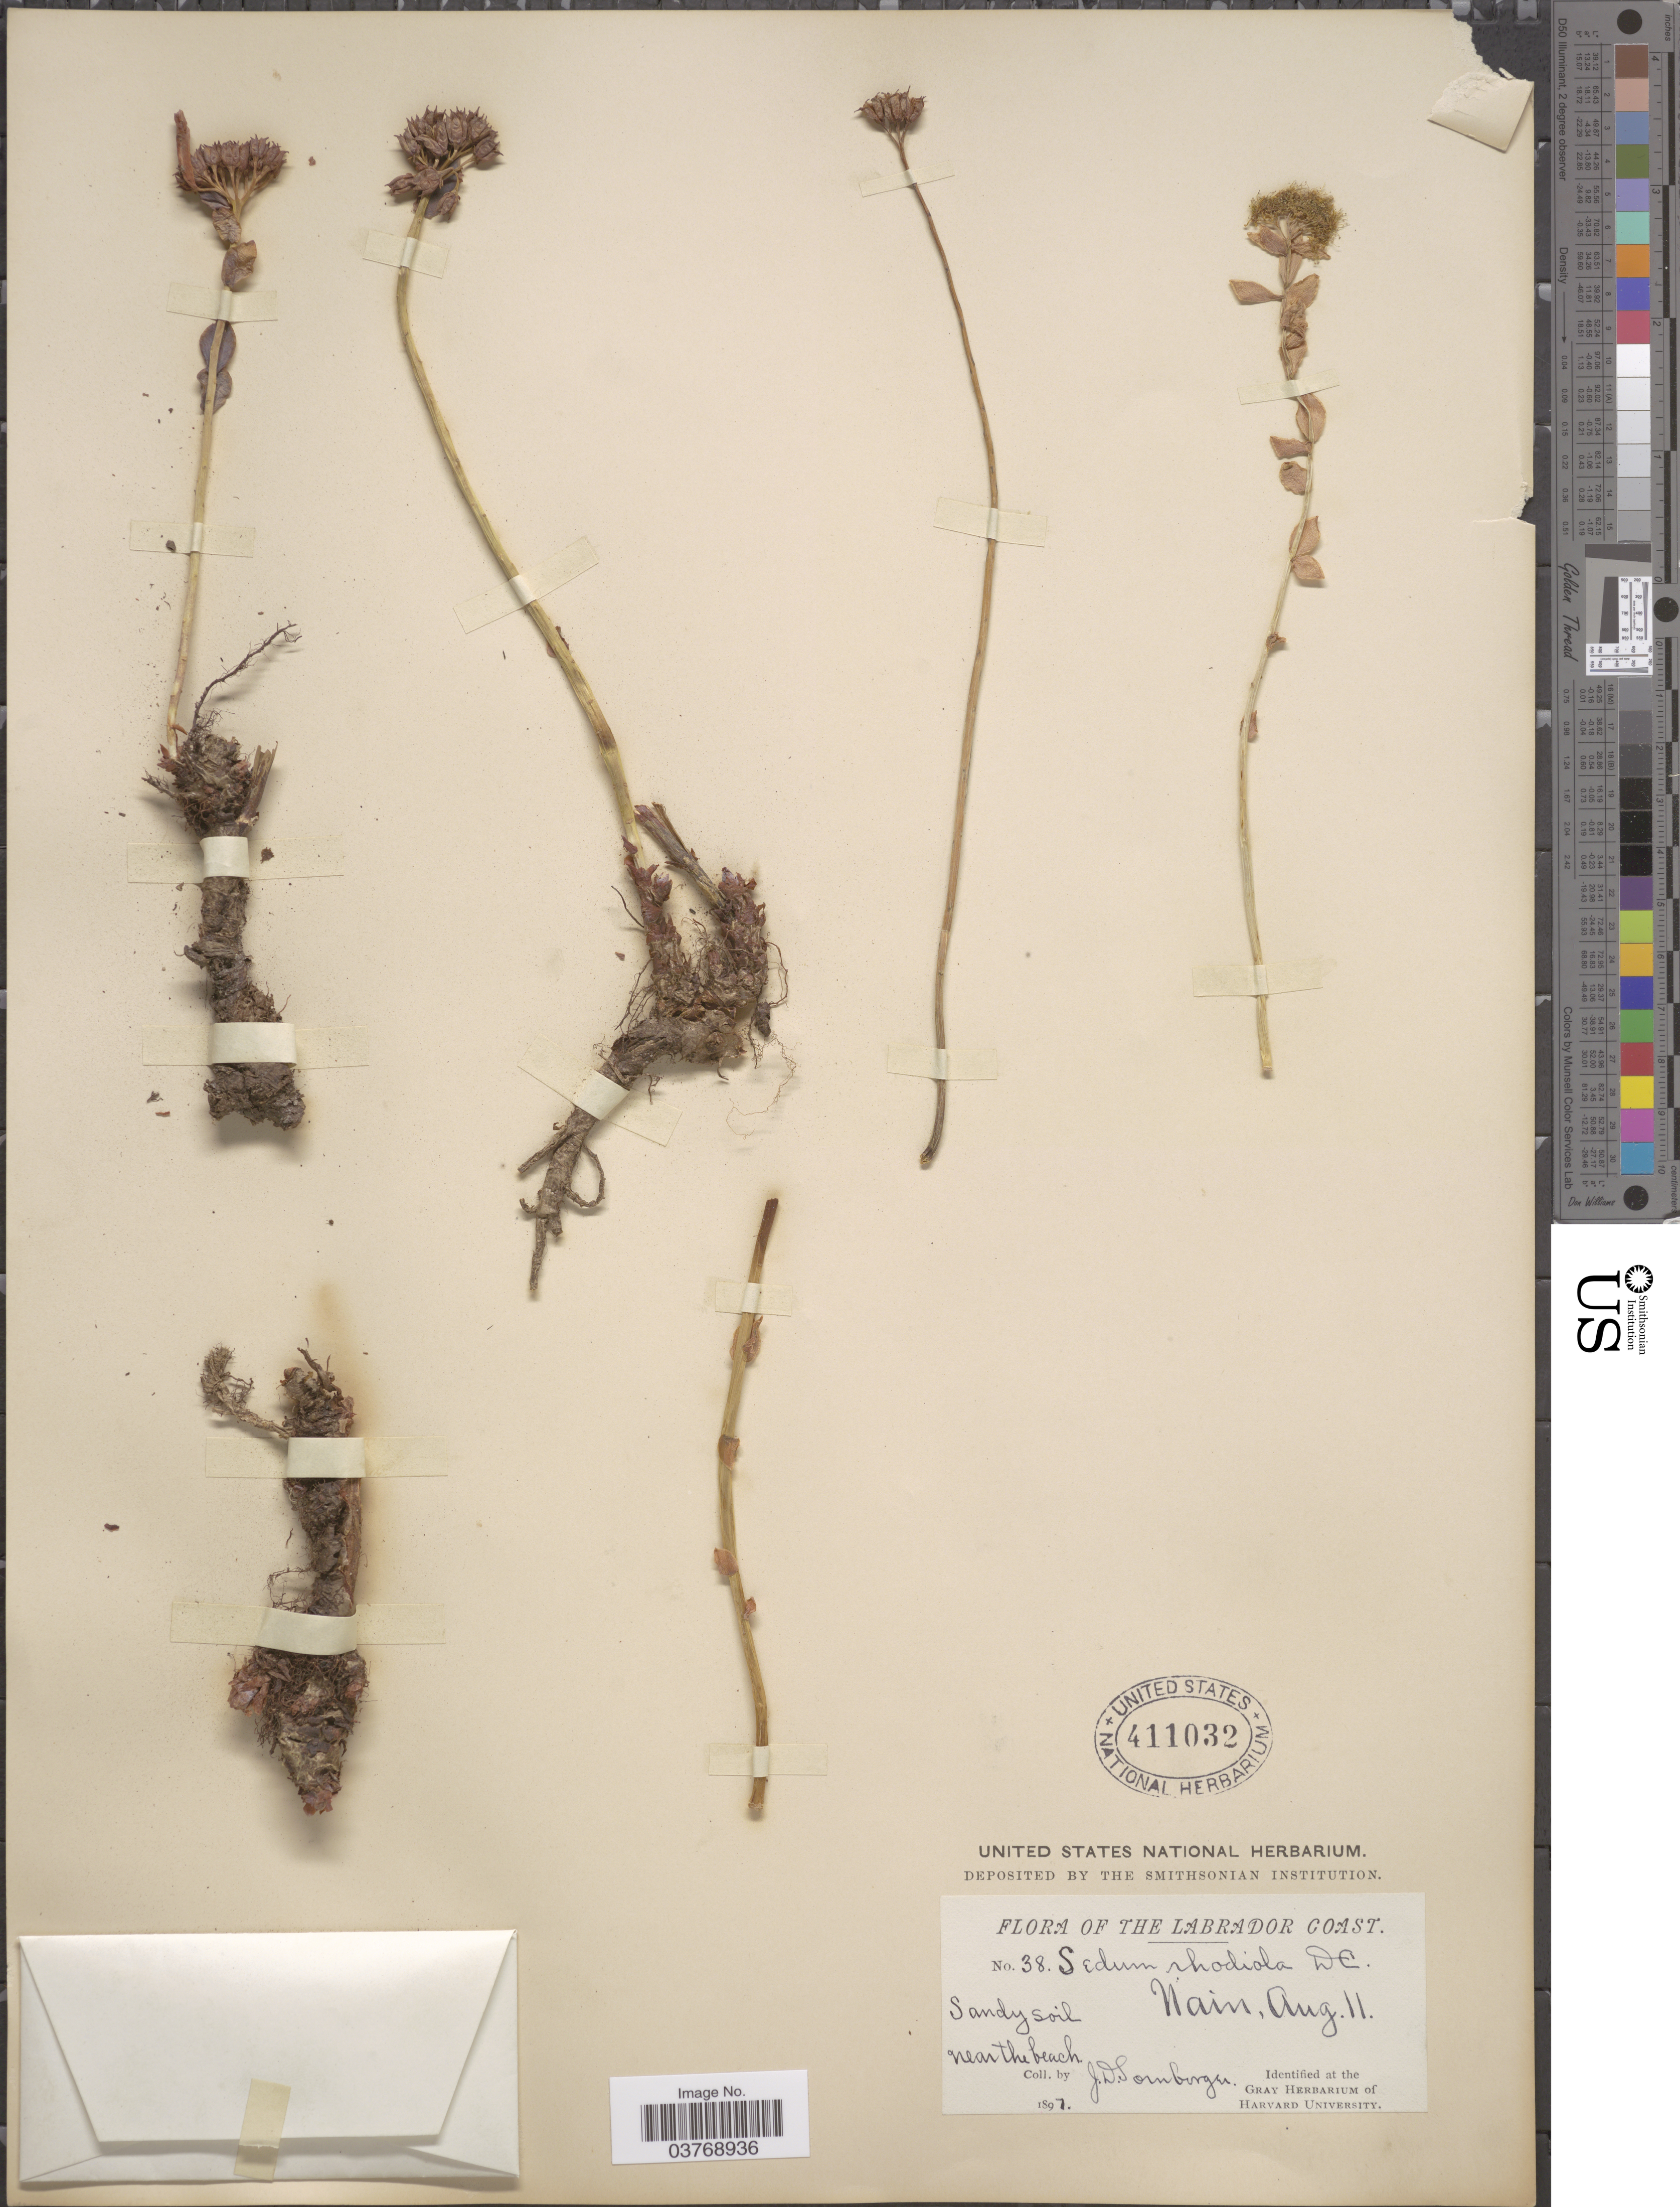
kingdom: Plantae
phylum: Tracheophyta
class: Magnoliopsida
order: Saxifragales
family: Crassulaceae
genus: Rhodiola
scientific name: Rhodiola rosea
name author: L.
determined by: Strong, Mark T., (BOT), Smithsonian Institution - National Museum of Natural History (UNITED STATES)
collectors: J. Sornborger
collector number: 38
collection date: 1897-08-11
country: Canada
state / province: Newfoundland and Labrador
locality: The Labrador Coast. Nain.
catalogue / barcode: US 411032